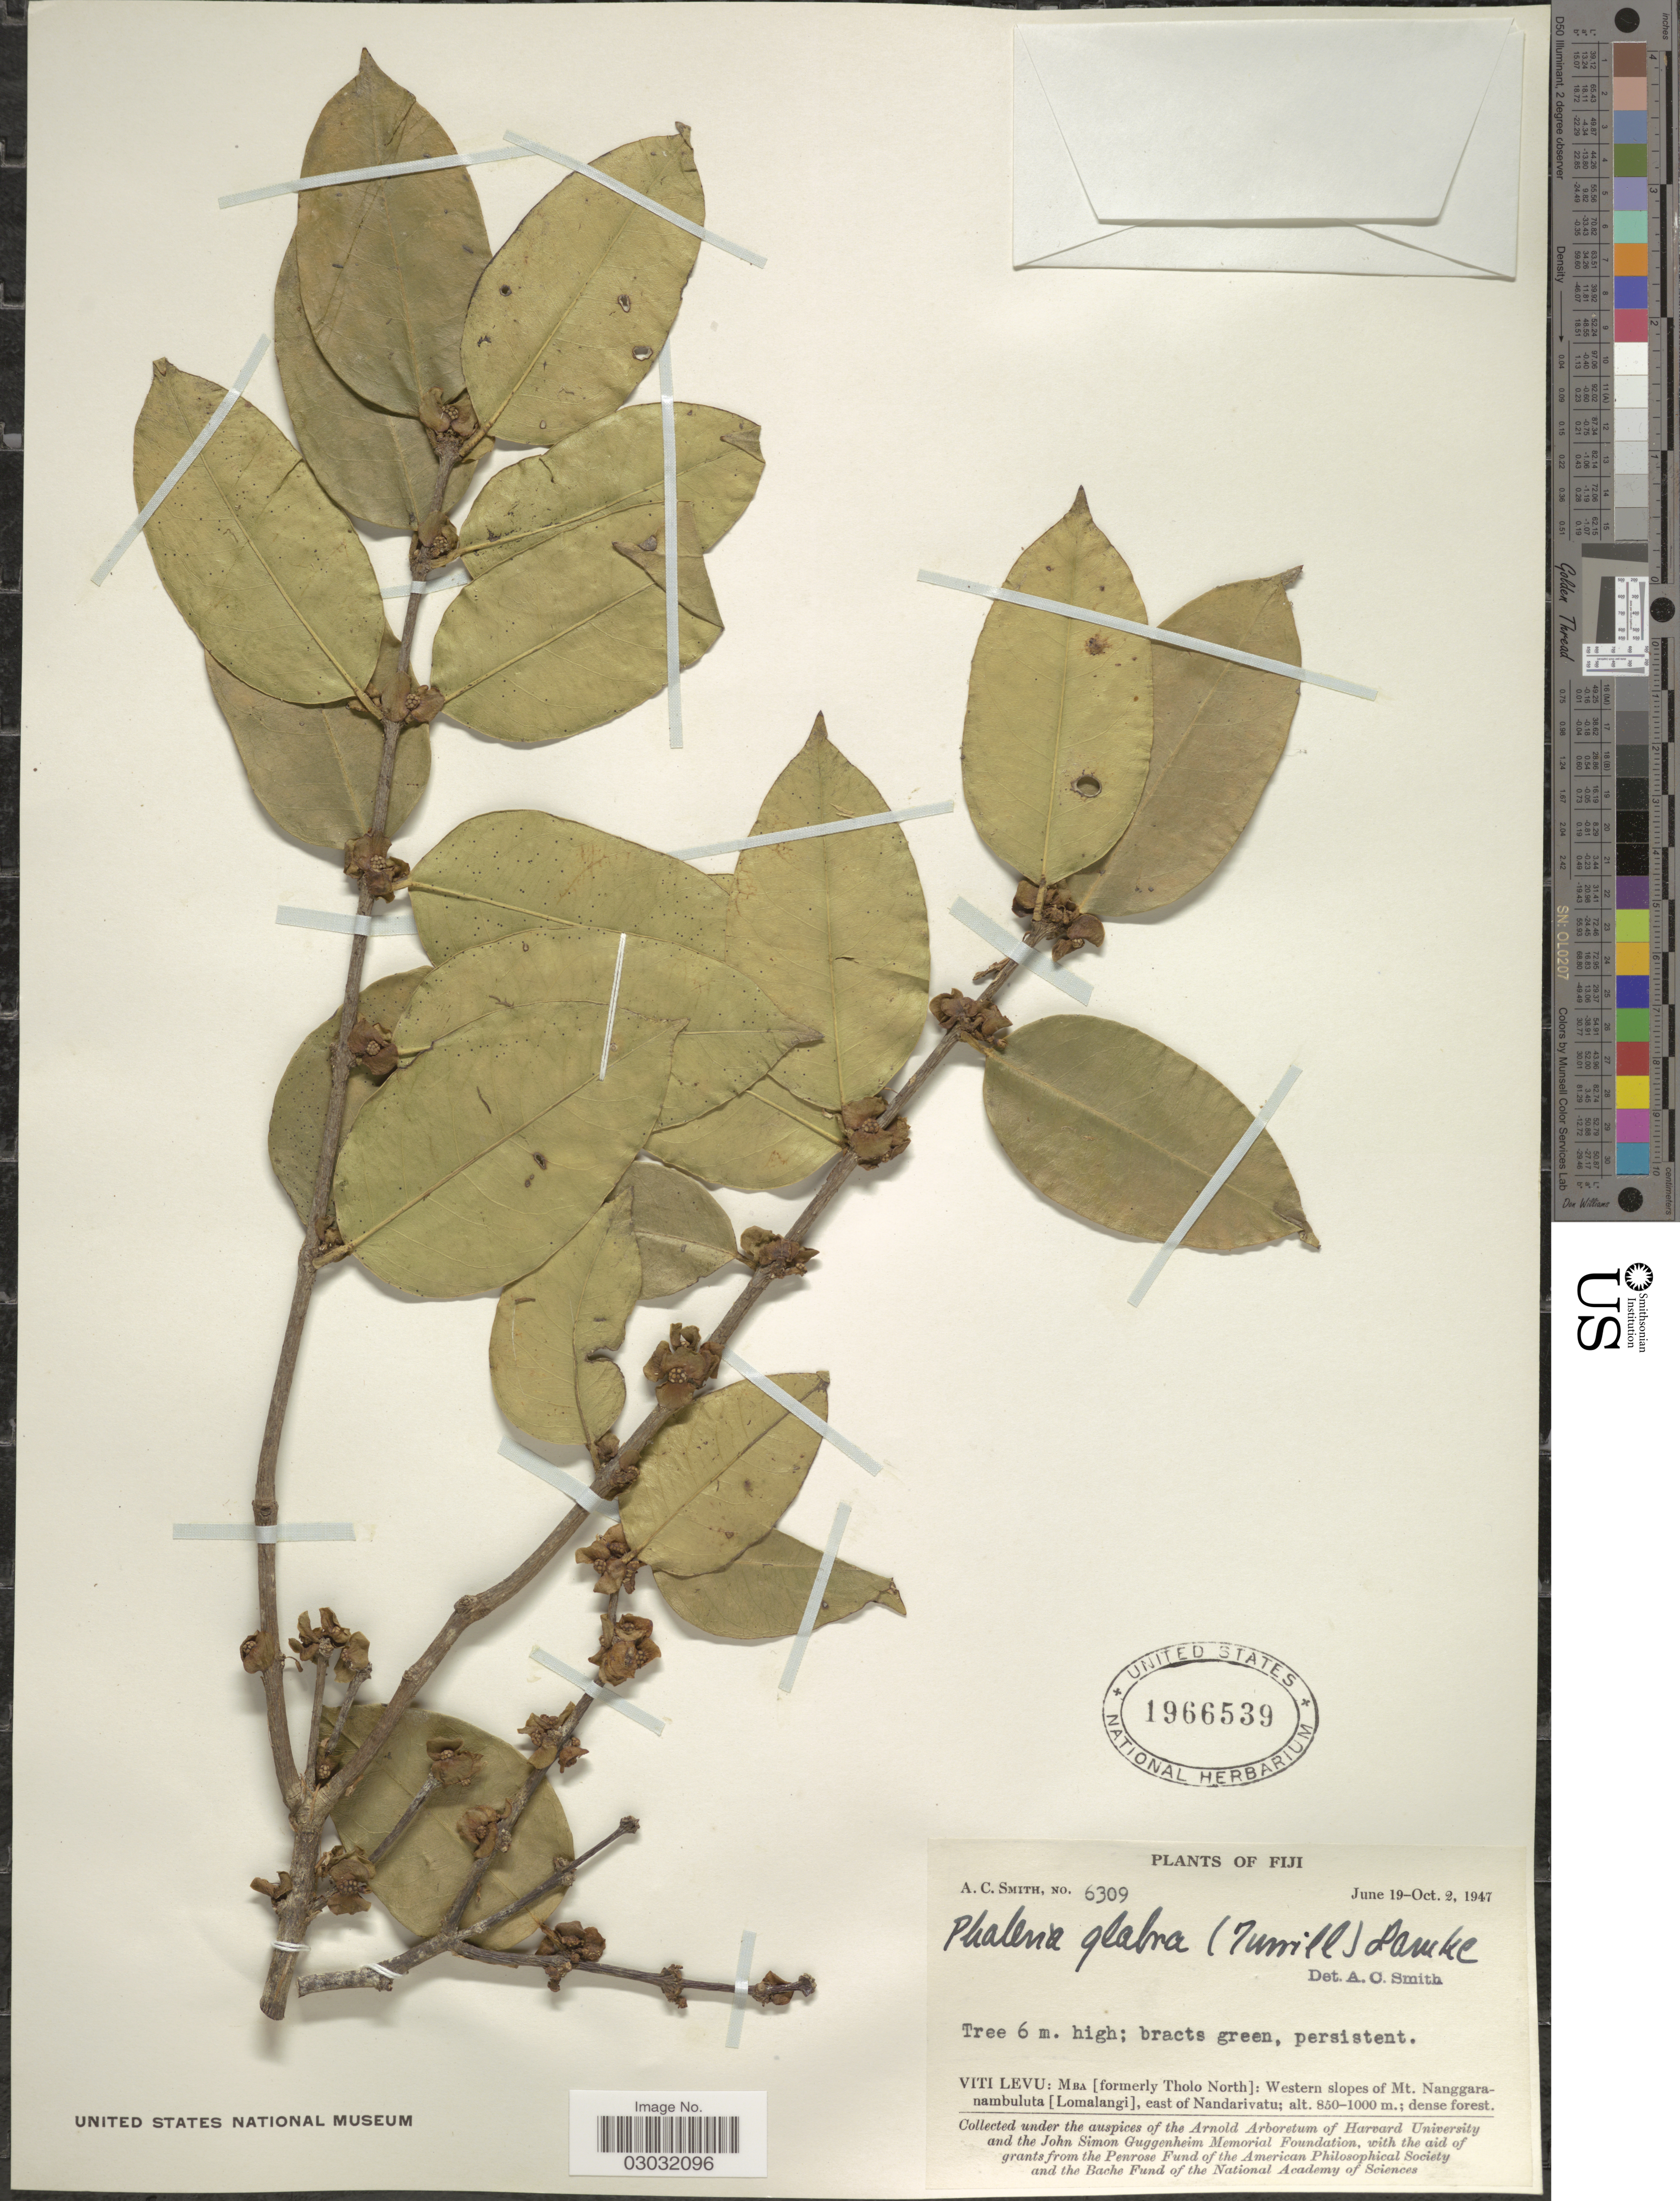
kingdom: Plantae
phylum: Tracheophyta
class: Magnoliopsida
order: Malvales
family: Thymelaeaceae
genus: Phaleria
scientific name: Phaleria glabra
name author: (Turrill) Domke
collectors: A. C. Smith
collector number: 6309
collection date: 1947-06-19/1947-10-02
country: Fiji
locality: Viti Levu: Mba [formerly Tholo North]: Western slopes of Mt. Nanggaranambuluta [Lomalangi], east of Nandarivatu.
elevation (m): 850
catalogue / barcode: US 1966539